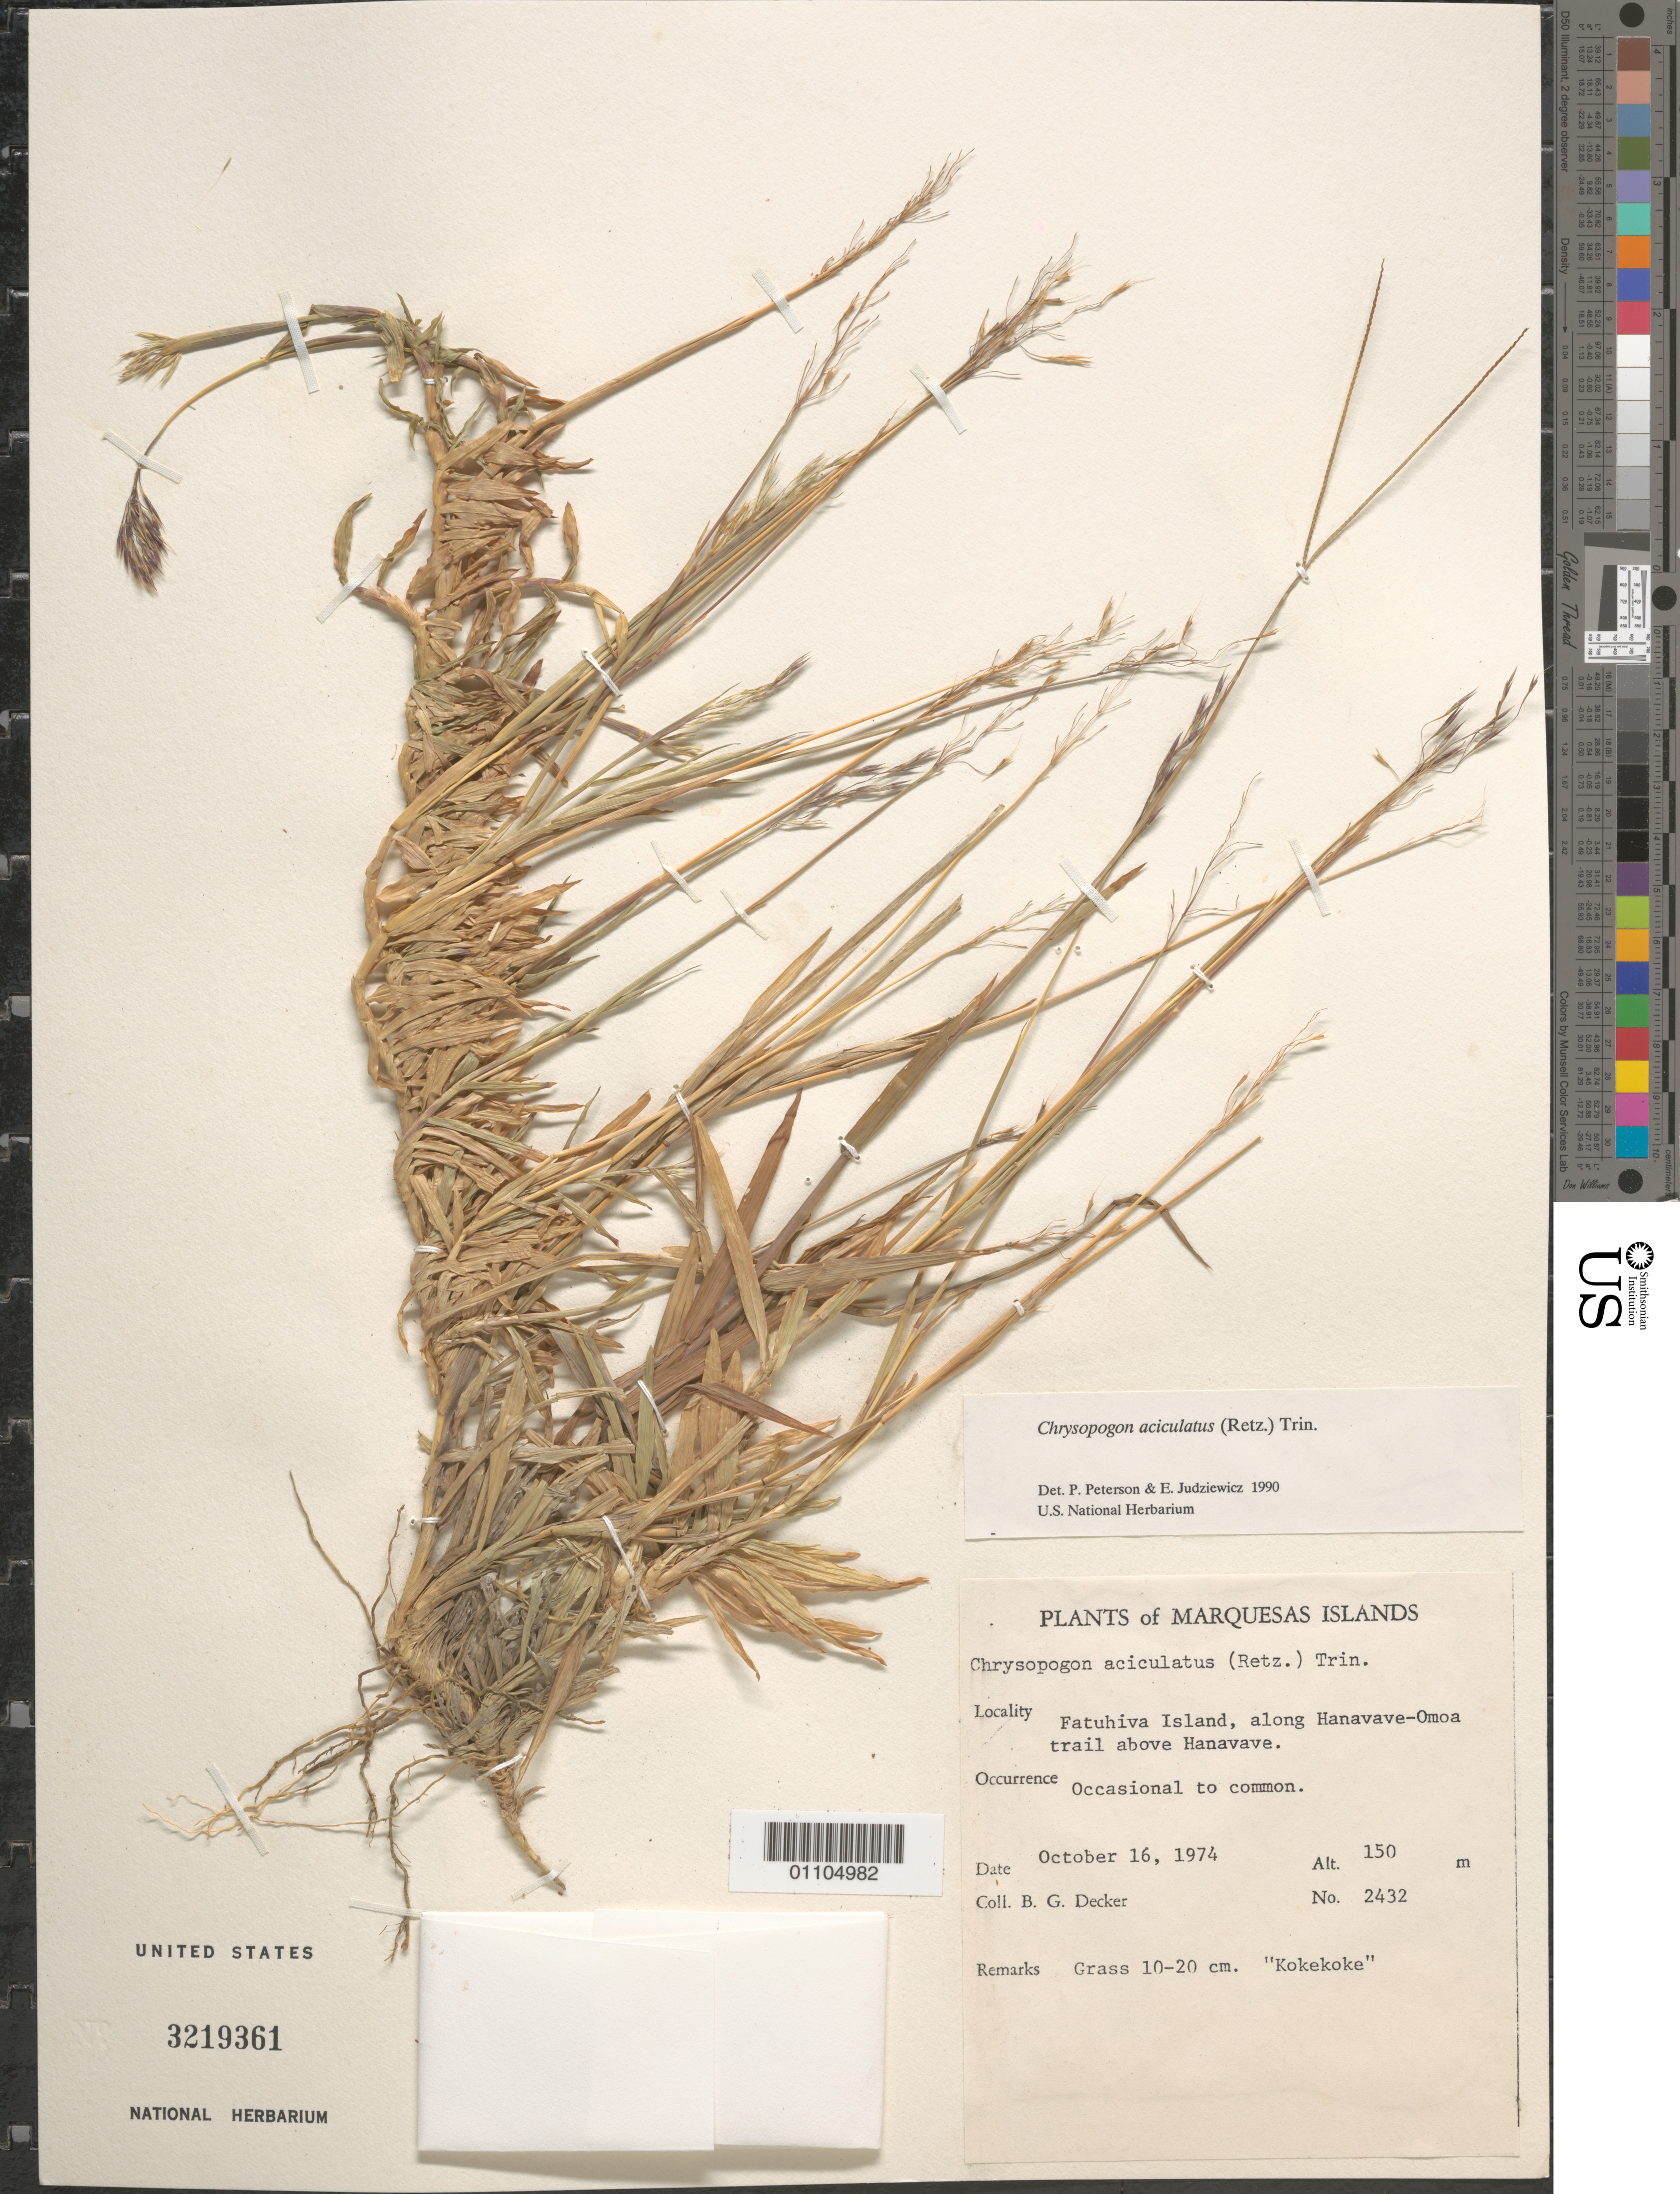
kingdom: Plantae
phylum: Tracheophyta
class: Liliopsida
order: Poales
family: Poaceae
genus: Chrysopogon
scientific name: Chrysopogon aciculatus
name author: (Retz.) Trin.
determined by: Peterson, P. M.; Judziewicz, E. J.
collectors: B. G. Decker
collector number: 2432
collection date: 1974-10-10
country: French Polynesia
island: Fatu Hiva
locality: Hanavave-'Omo'a Trail above Hanavave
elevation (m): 150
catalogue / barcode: US 3219361